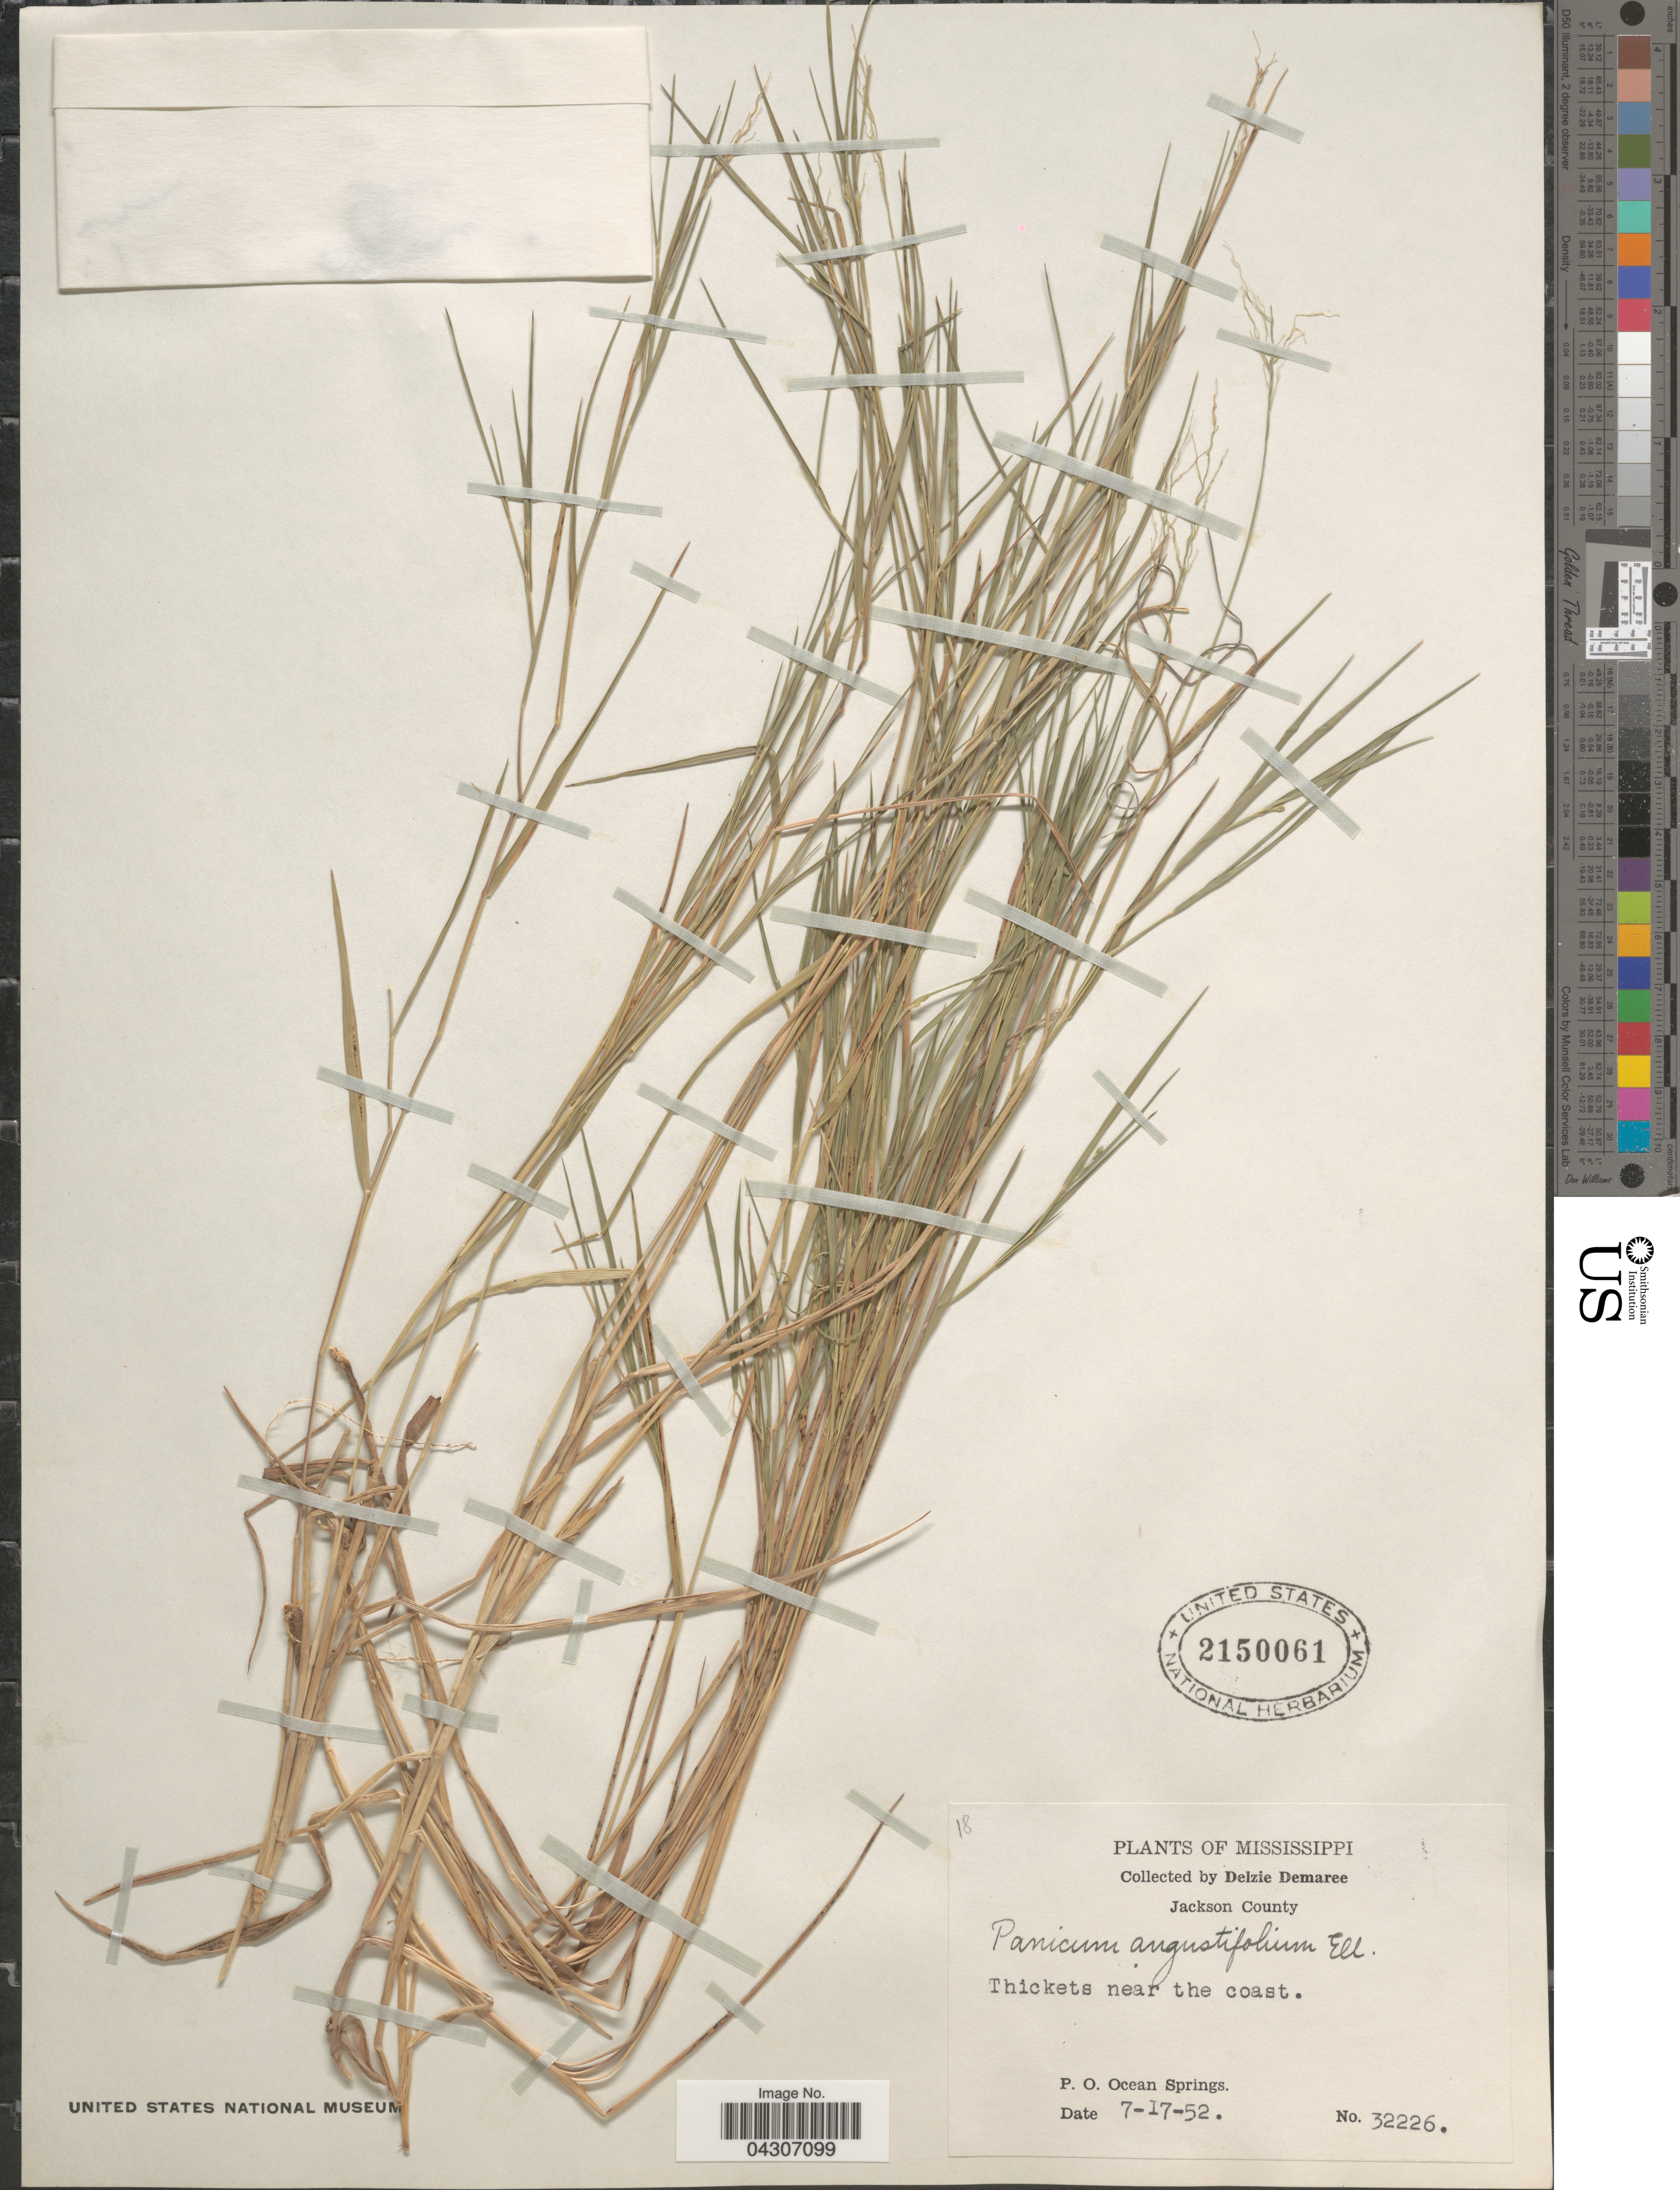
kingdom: Plantae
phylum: Tracheophyta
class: Liliopsida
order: Poales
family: Poaceae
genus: Dichanthelium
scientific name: Dichanthelium aciculare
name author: (Desv. ex Poir.) Gould & C.A. Clark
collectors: D. Demaree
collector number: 32226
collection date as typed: Transcribed d/m/y: 17/7/52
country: United States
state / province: Mississippi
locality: Jackson County. P. O. Ocean Springs.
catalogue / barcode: US 2150061